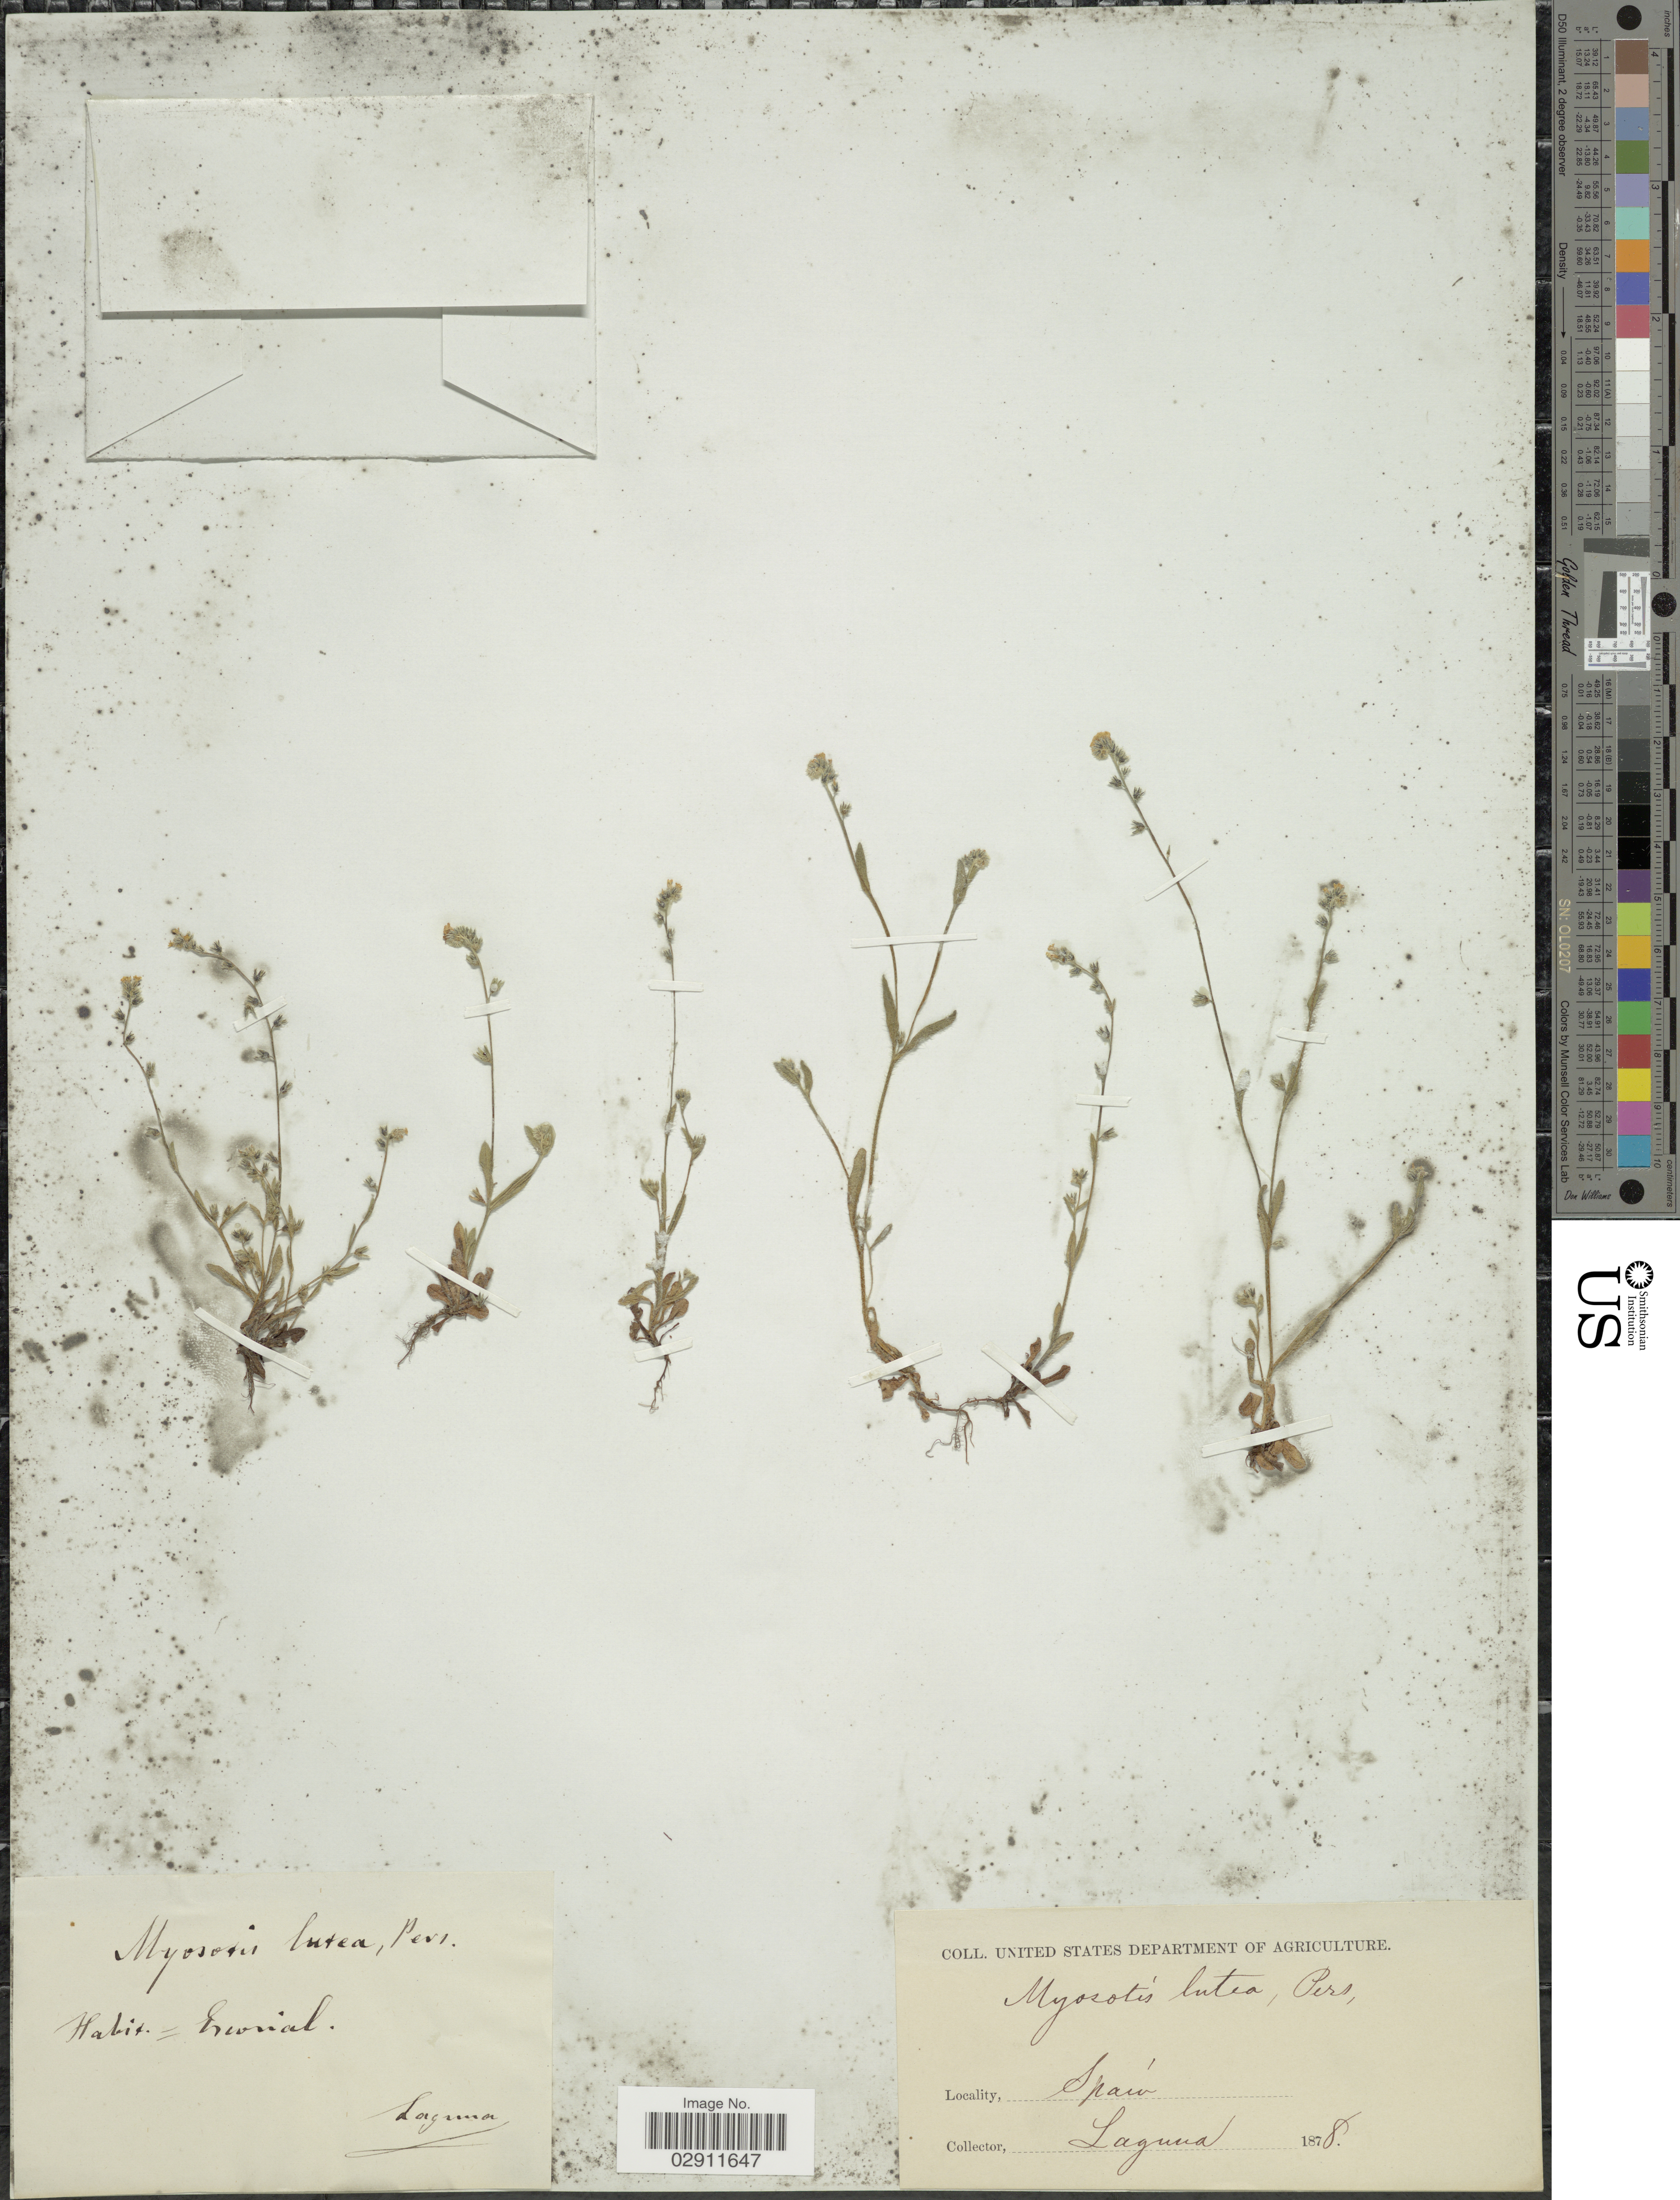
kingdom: Plantae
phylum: Tracheophyta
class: Magnoliopsida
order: Boraginales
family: Boraginaceae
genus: Myosotis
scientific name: Myosotis lutea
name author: (Cav.) Pers.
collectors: -. Laguna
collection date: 1878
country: Spain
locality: Escorial.